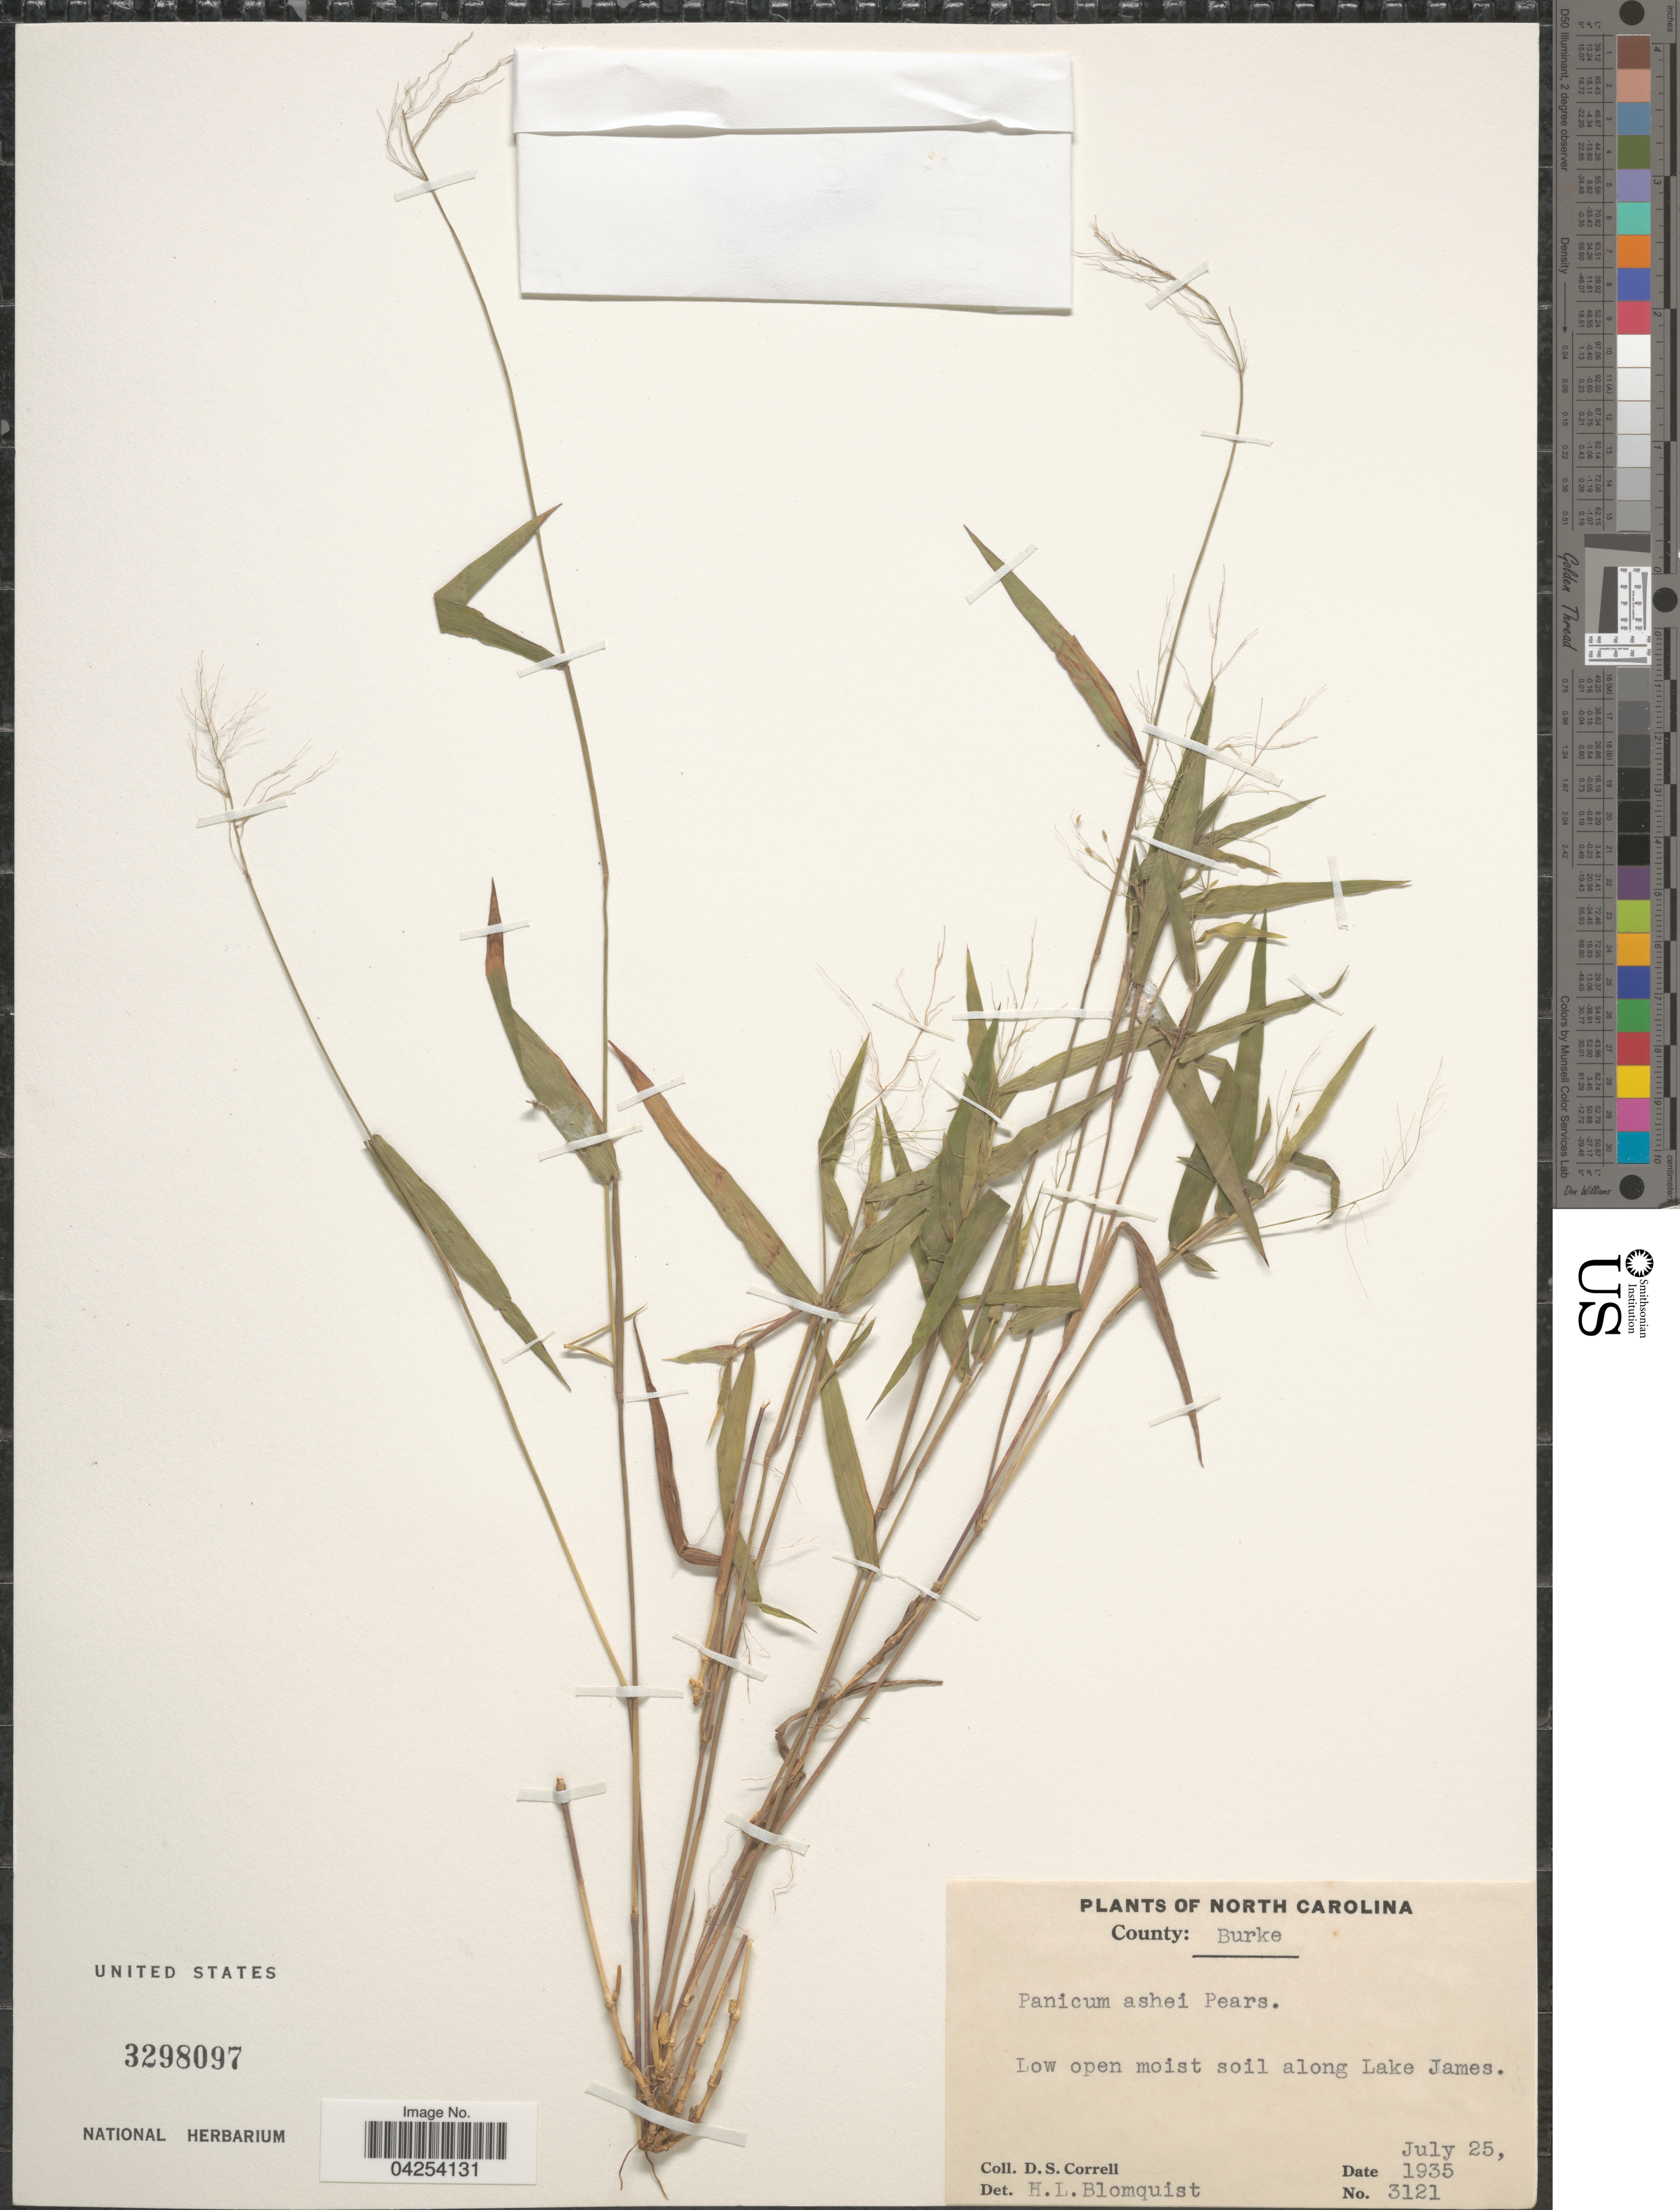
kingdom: Plantae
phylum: Tracheophyta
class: Liliopsida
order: Poales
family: Poaceae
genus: Dichanthelium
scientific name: Dichanthelium commutatum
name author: (Schult.) Gould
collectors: D. S. Correll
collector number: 3121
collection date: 1935-07-25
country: United States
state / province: North Carolina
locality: County: Burke. Low open moist soil along Lake James.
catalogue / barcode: US 3298097